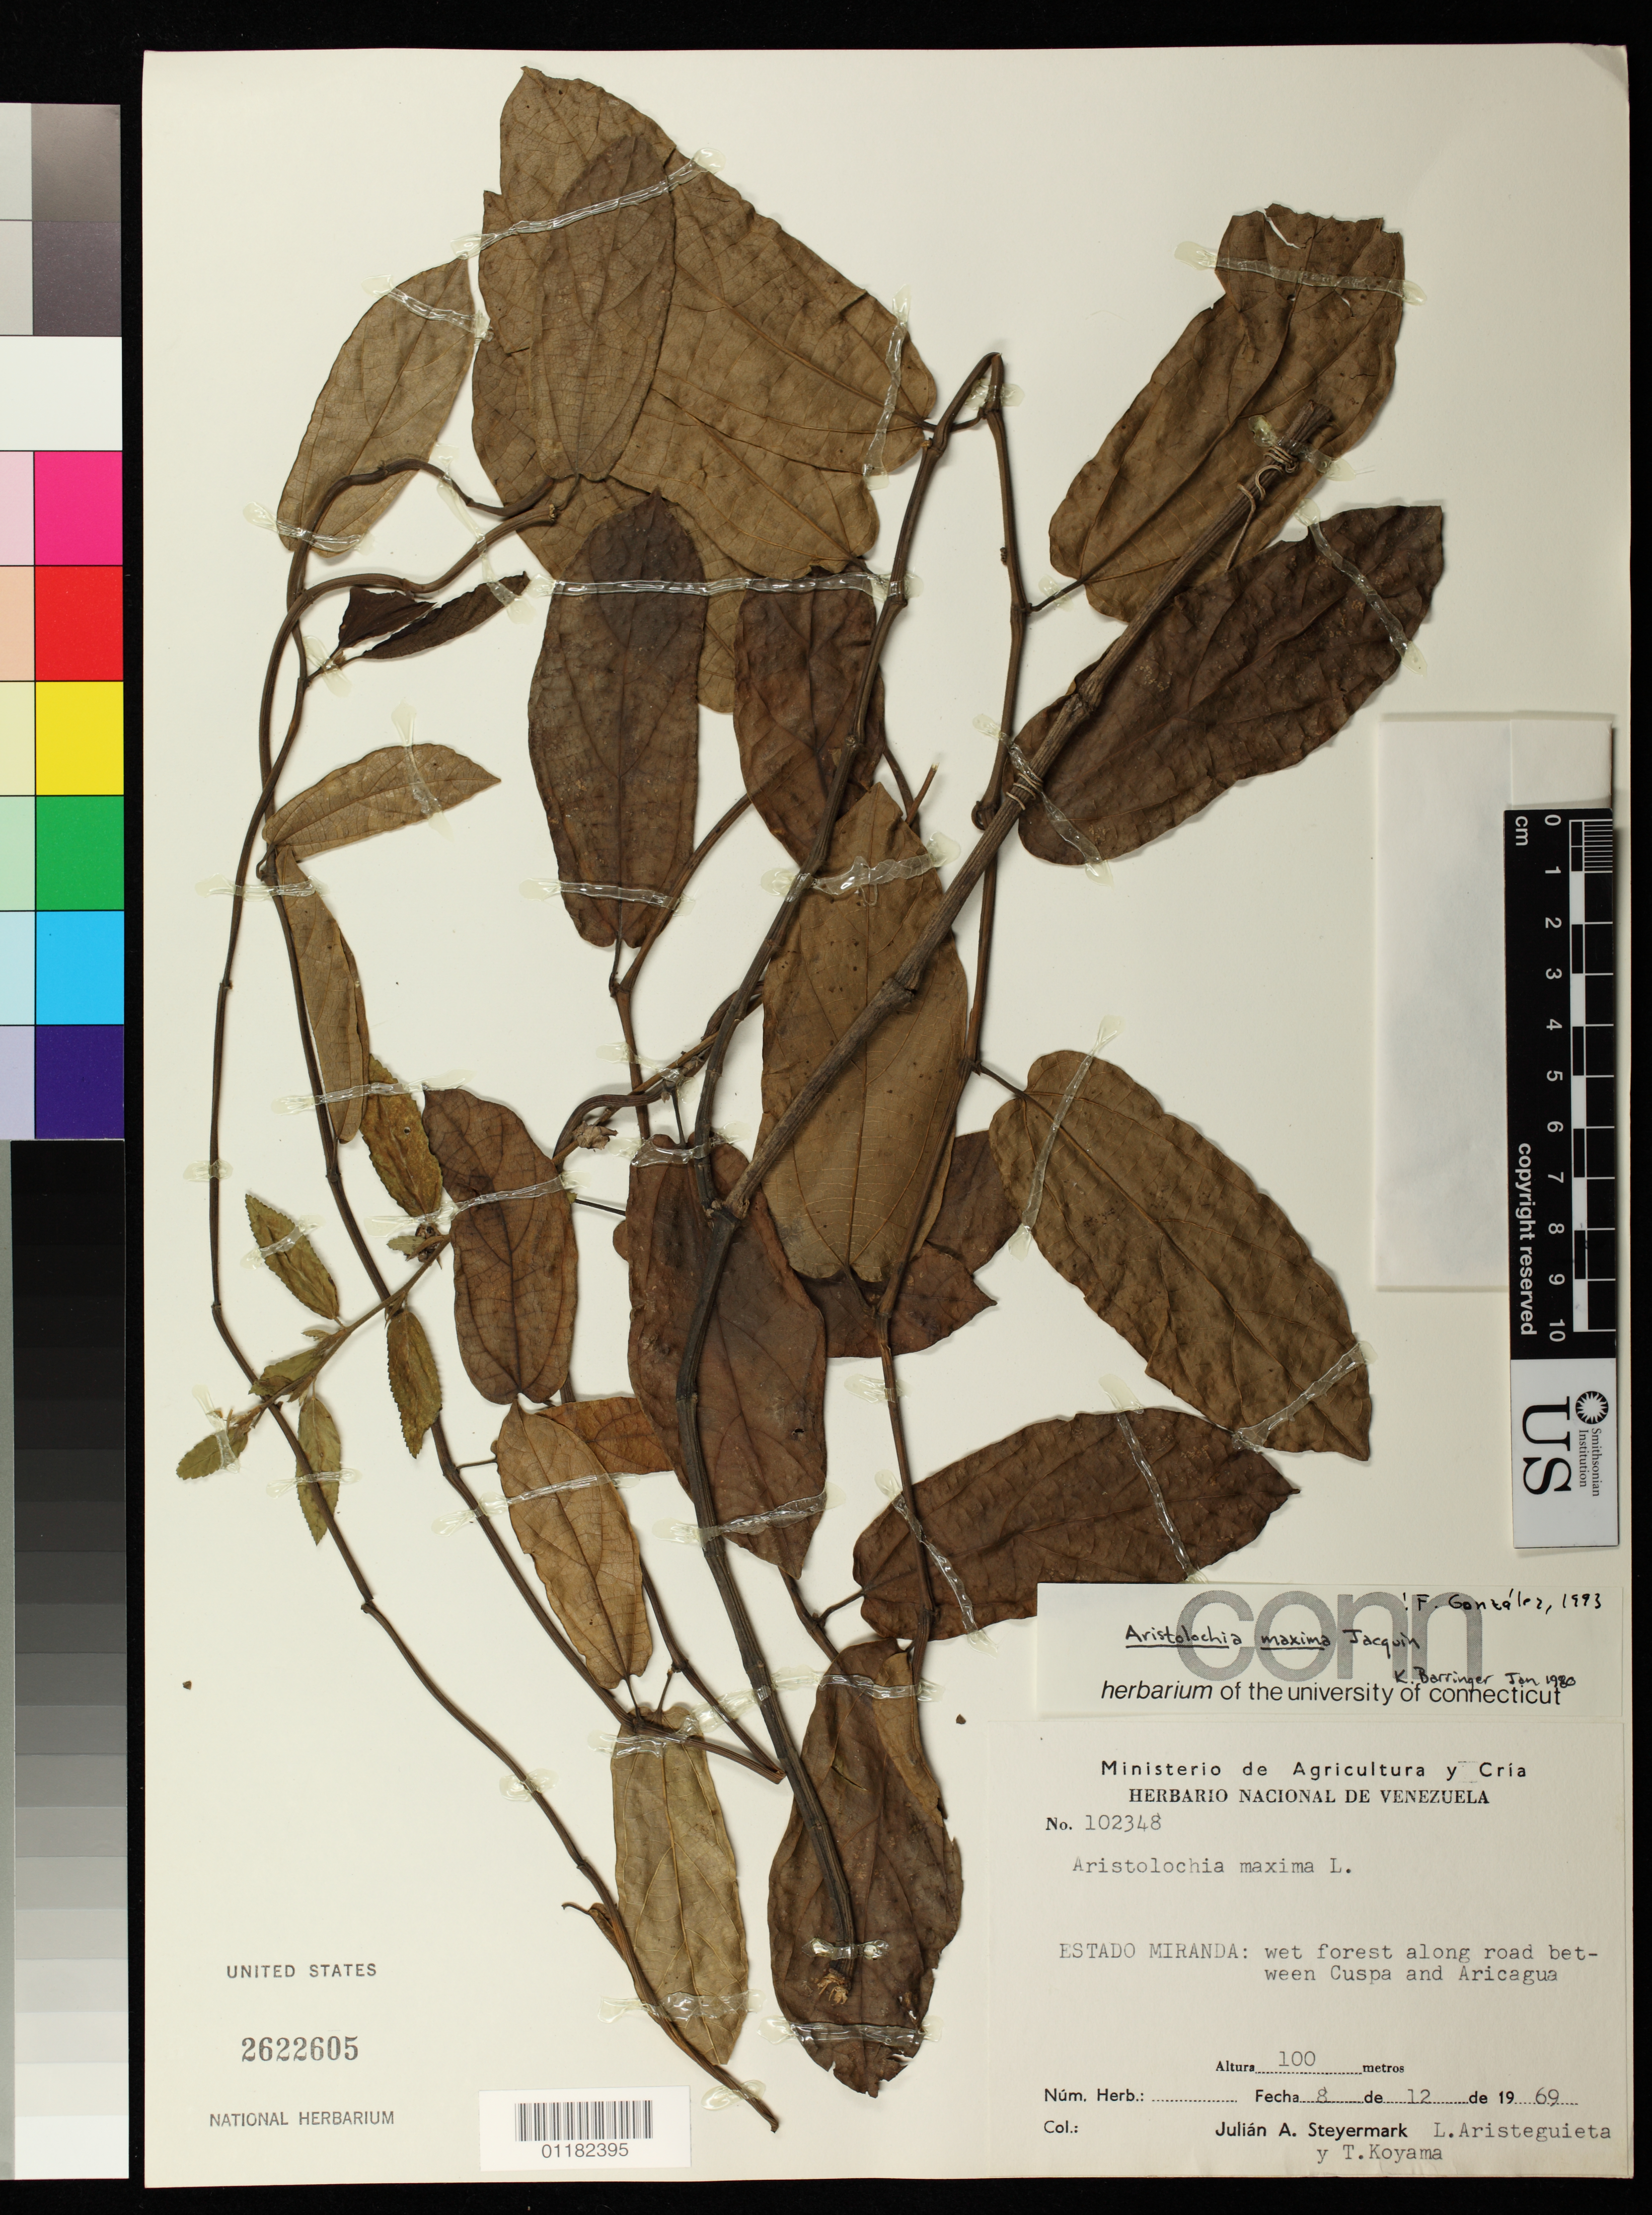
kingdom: Plantae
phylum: Tracheophyta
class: Magnoliopsida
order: Piperales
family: Aristolochiaceae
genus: Aristolochia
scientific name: Aristolochia maxima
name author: Jacq.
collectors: J. Steyermark, L. Aristeguieta & T. Koyama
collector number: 102348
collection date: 1969-12-08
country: Venezuela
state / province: Miranda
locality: Along road between Chuspa and Aricagua.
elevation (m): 100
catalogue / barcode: US 2622605